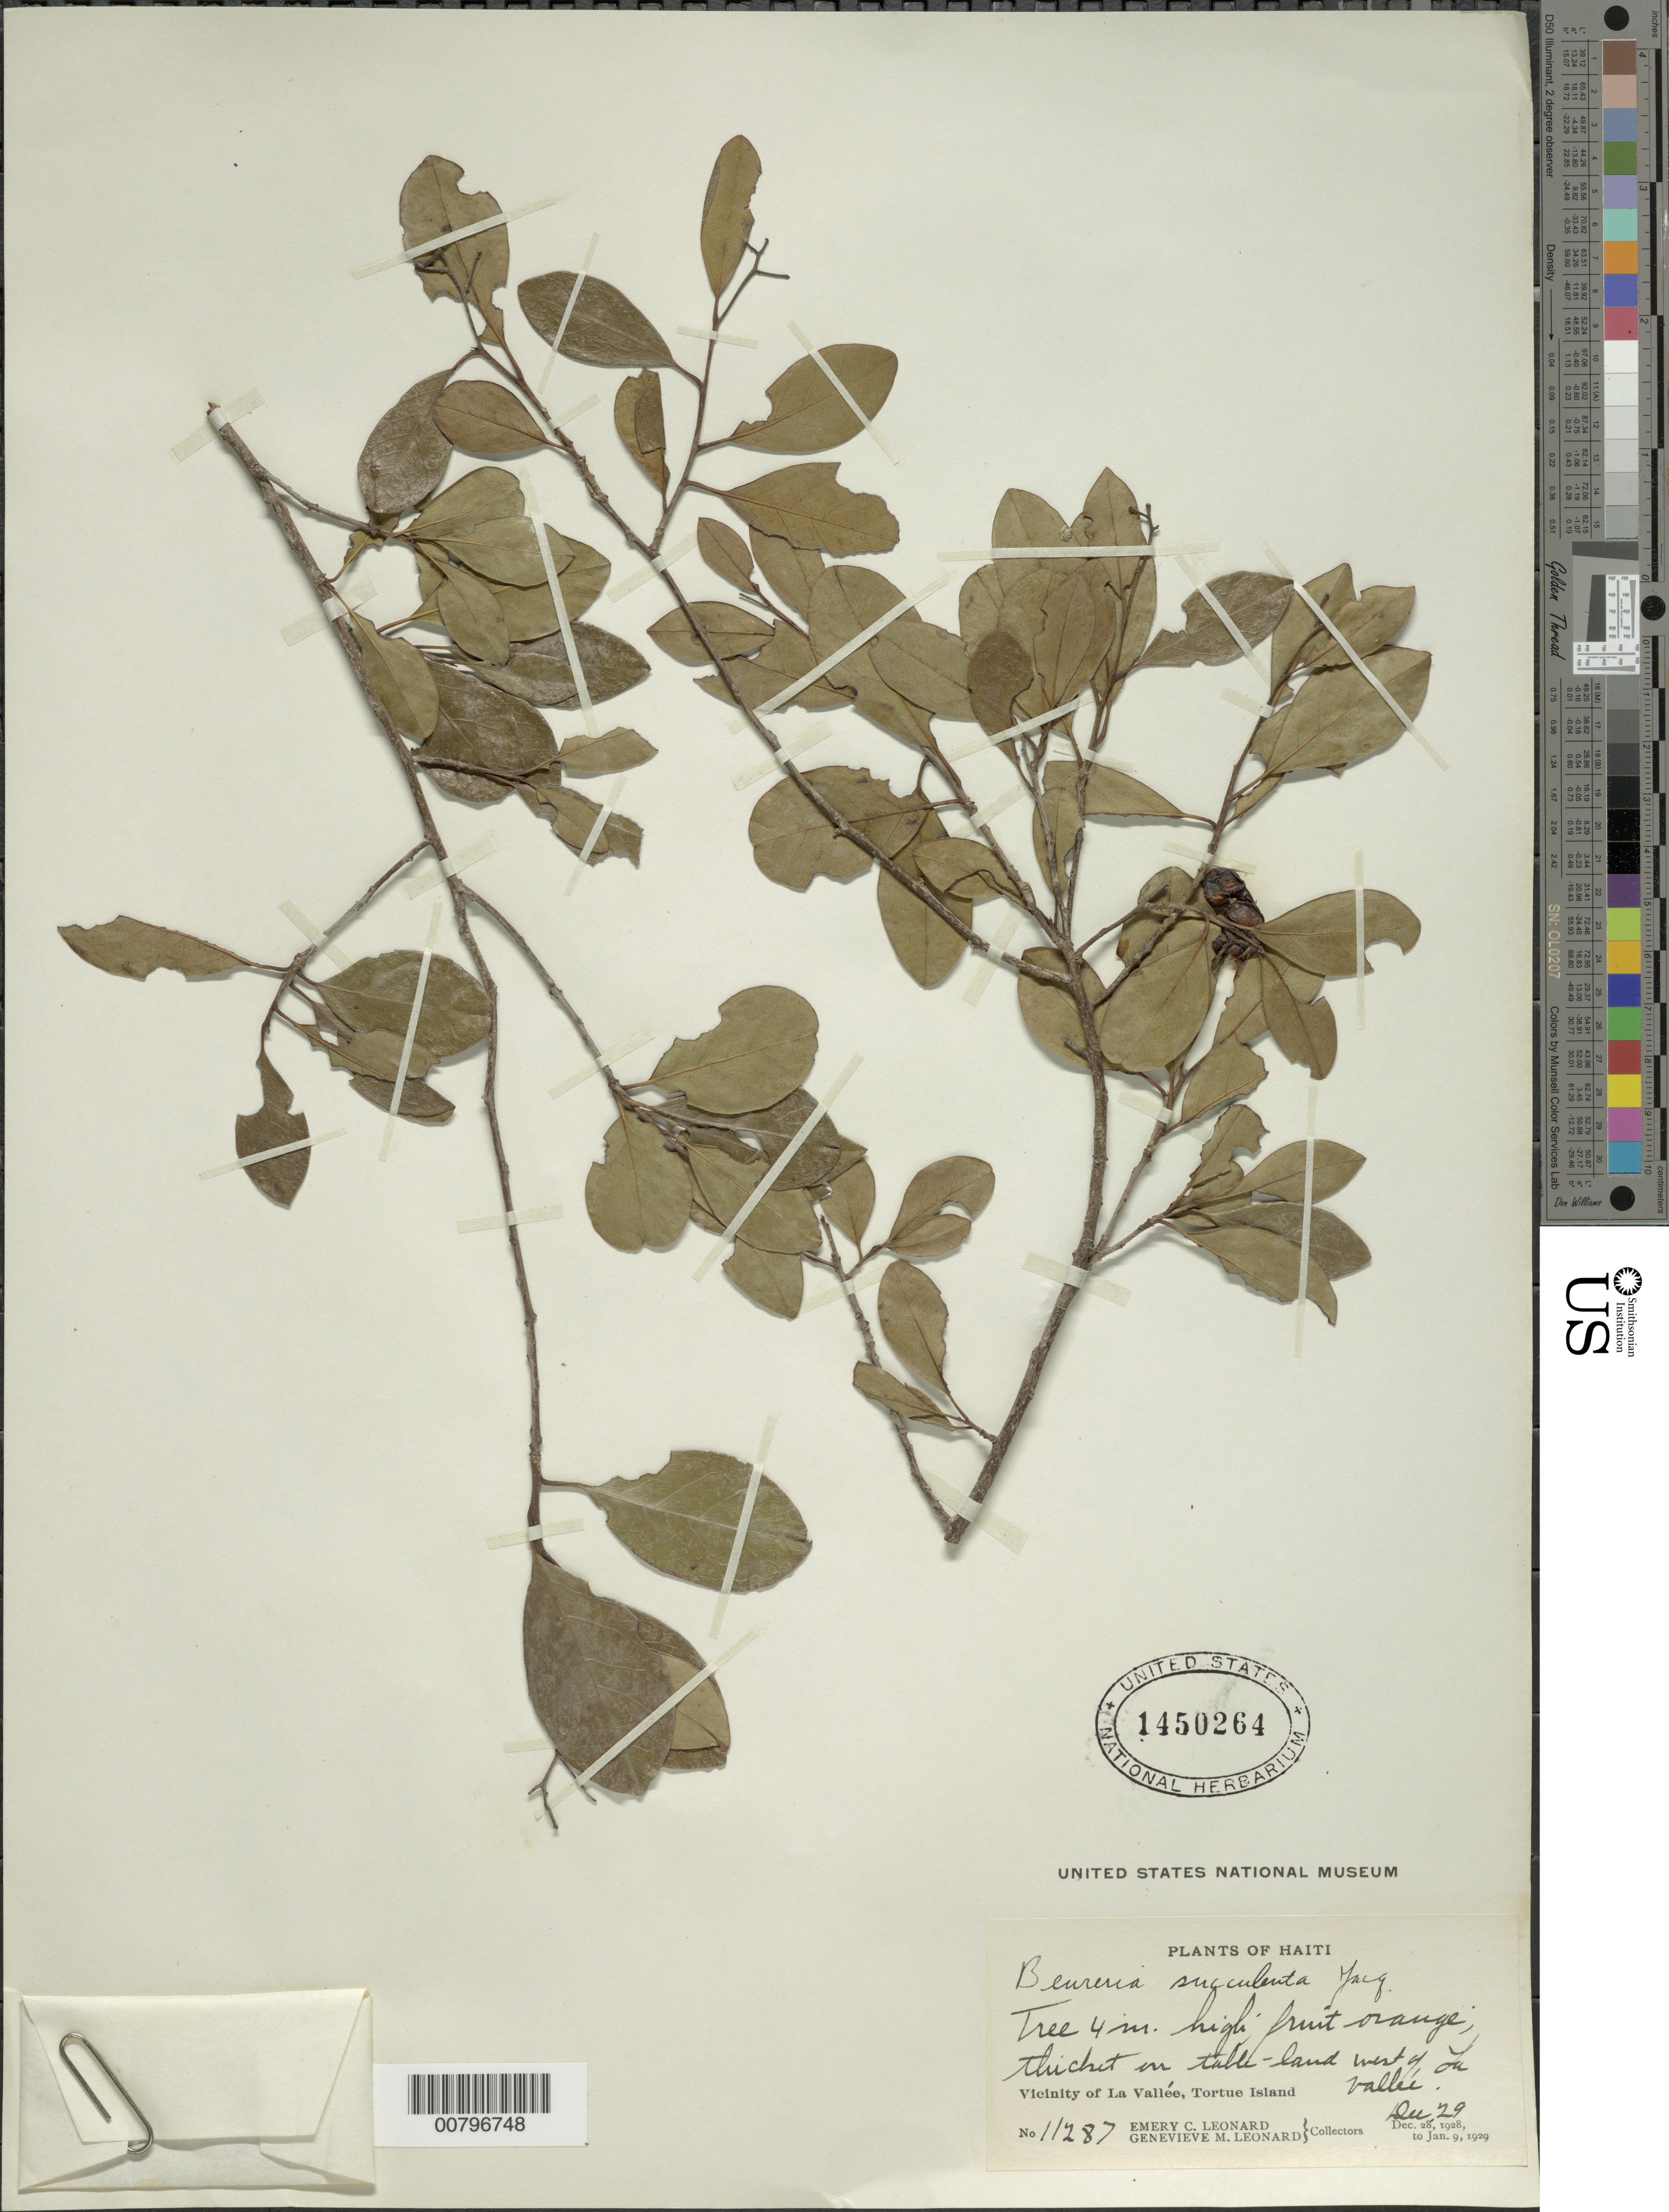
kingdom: Plantae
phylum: Tracheophyta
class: Magnoliopsida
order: Boraginales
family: Ehretiaceae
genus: Bourreria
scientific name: Bourreria succulenta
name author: Jacq.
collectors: E. C. Leonard & G. M. Leonard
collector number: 11287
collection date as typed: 29 Dec 1928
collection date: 1928-12-29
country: Haiti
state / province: Nord-Óuest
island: Île de la Tortue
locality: Tortue Island, vicinity of La Vallée, west of La Vallée.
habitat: Thicket on table-land.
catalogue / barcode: US 1450264